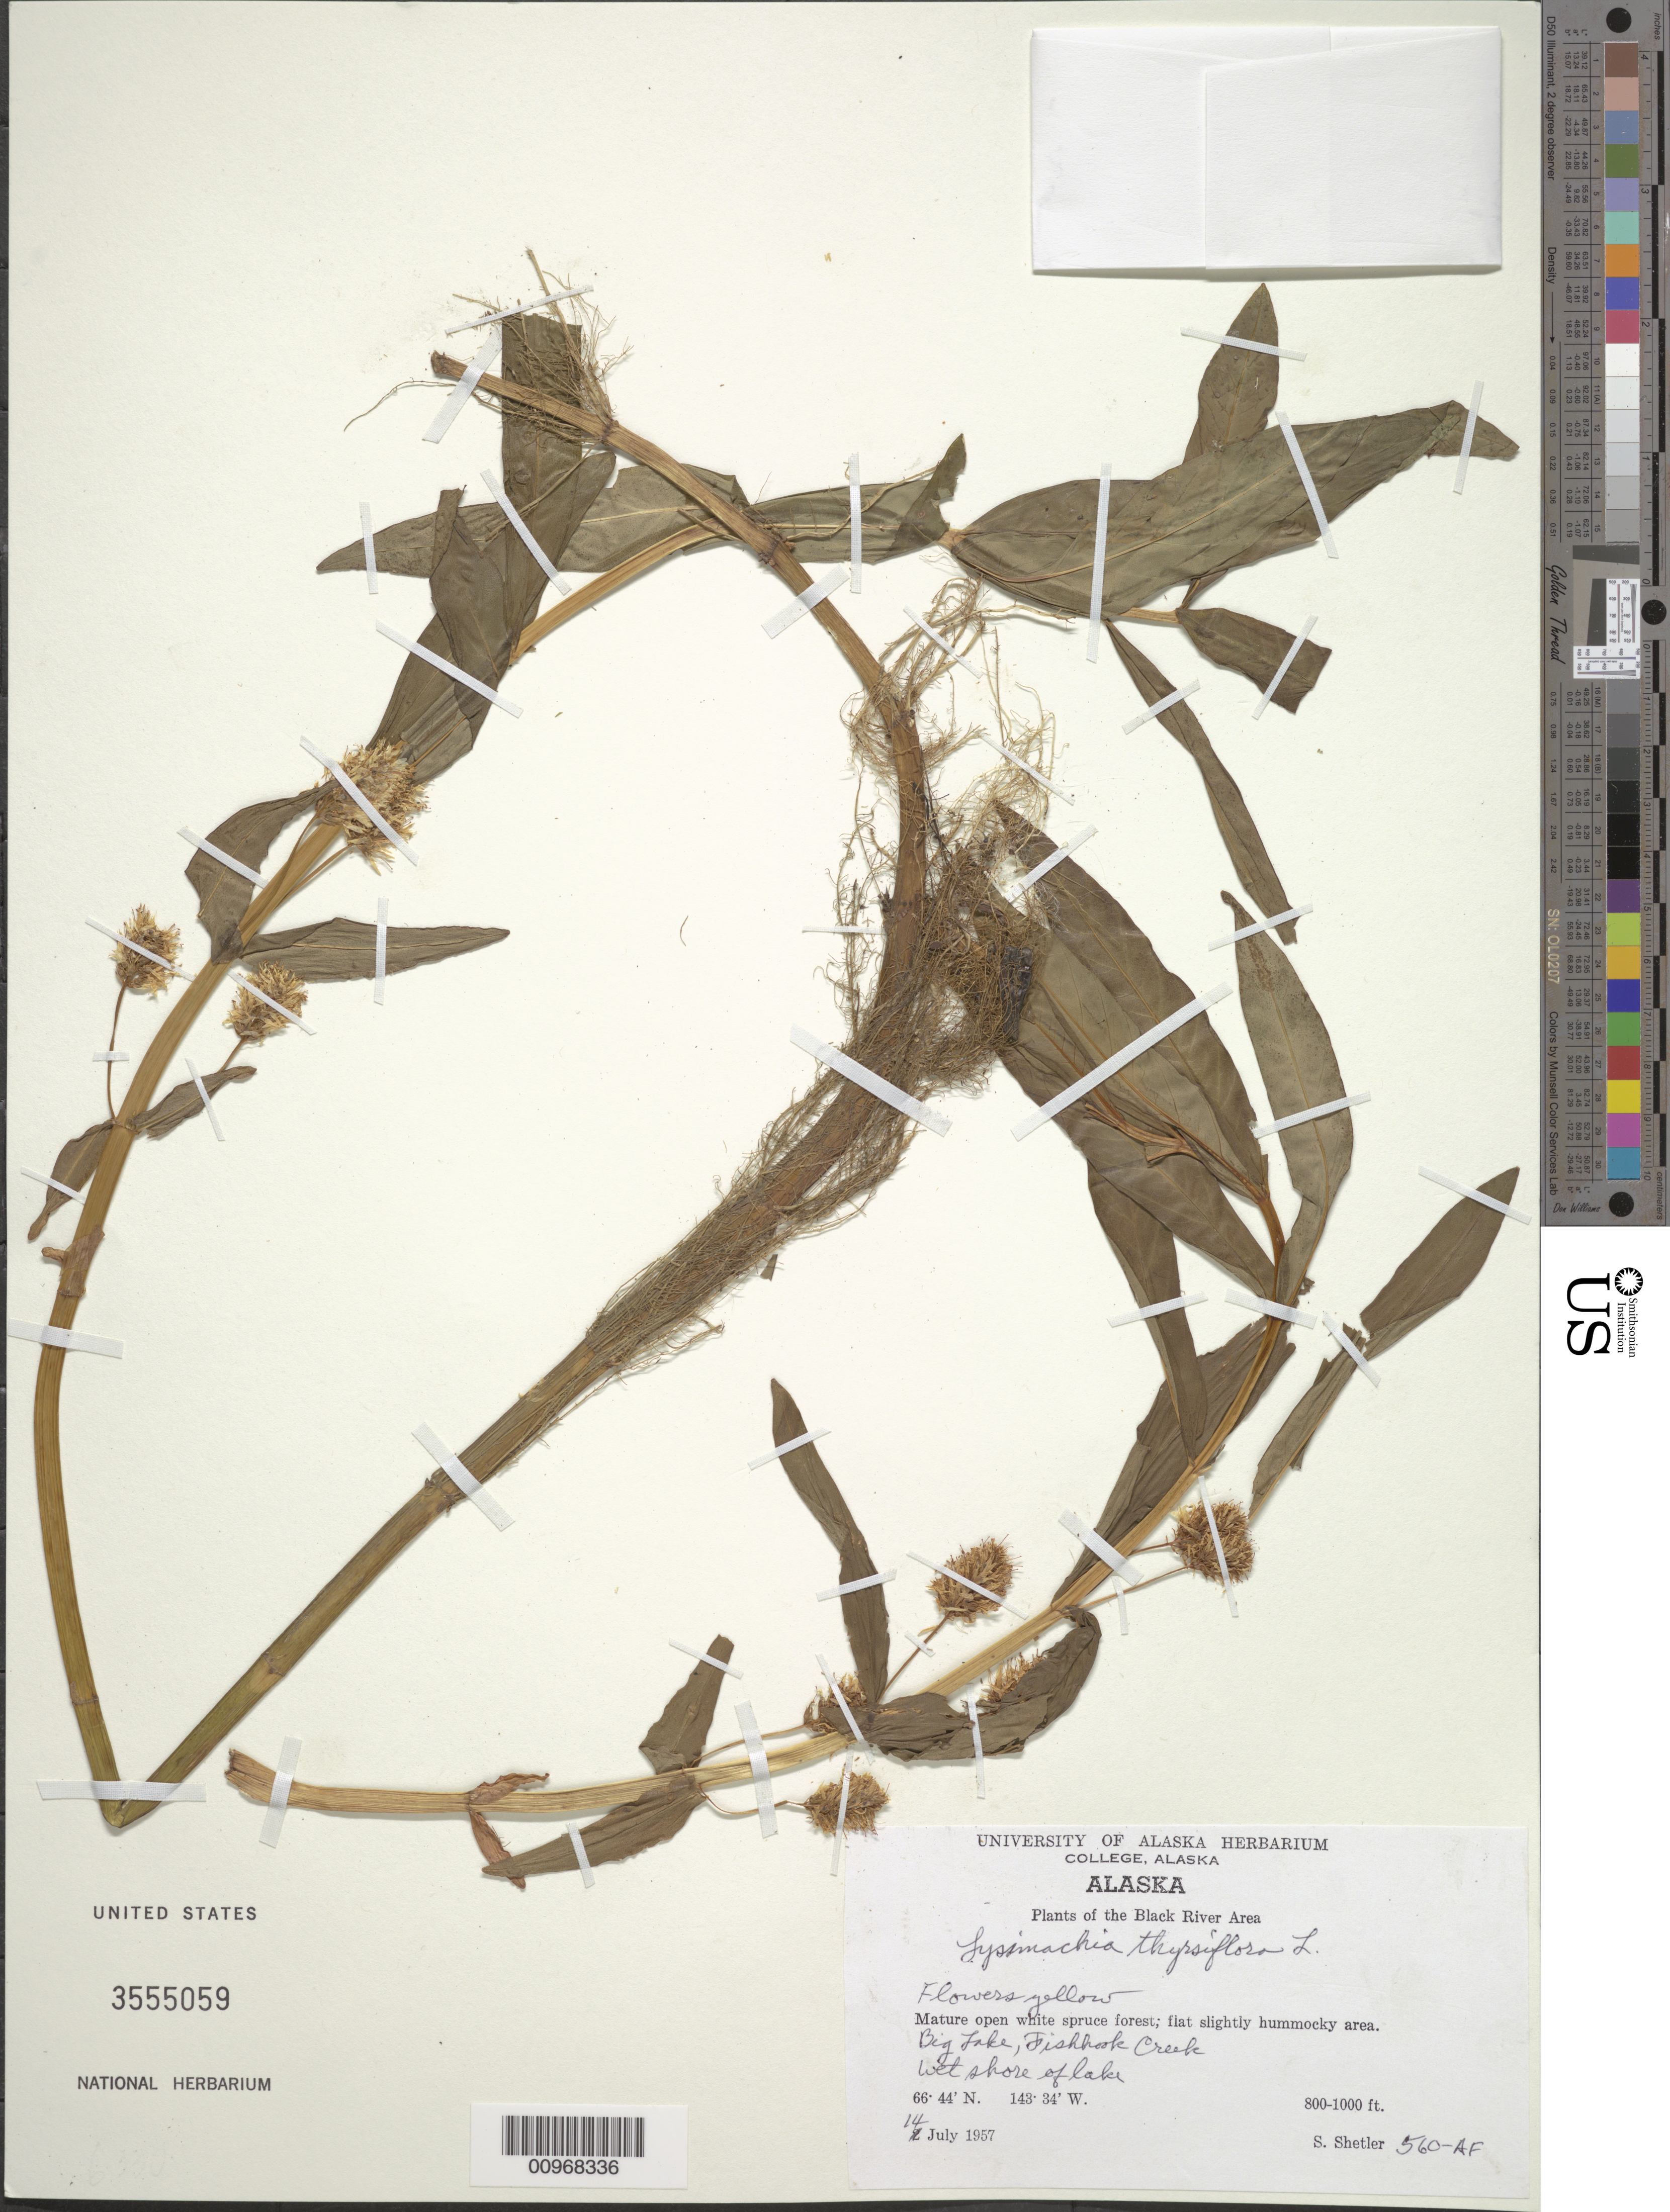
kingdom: Plantae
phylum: Tracheophyta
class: Magnoliopsida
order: Ericales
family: Primulaceae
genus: Lysimachia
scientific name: Lysimachia thyrsiflora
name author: L.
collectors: S. Shetler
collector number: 560-AF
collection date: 1957-07-14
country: United States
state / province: Alaska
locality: Black River Area. Big Lake, Fishhook Creek. West shore of lake.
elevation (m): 244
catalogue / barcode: US 3555059